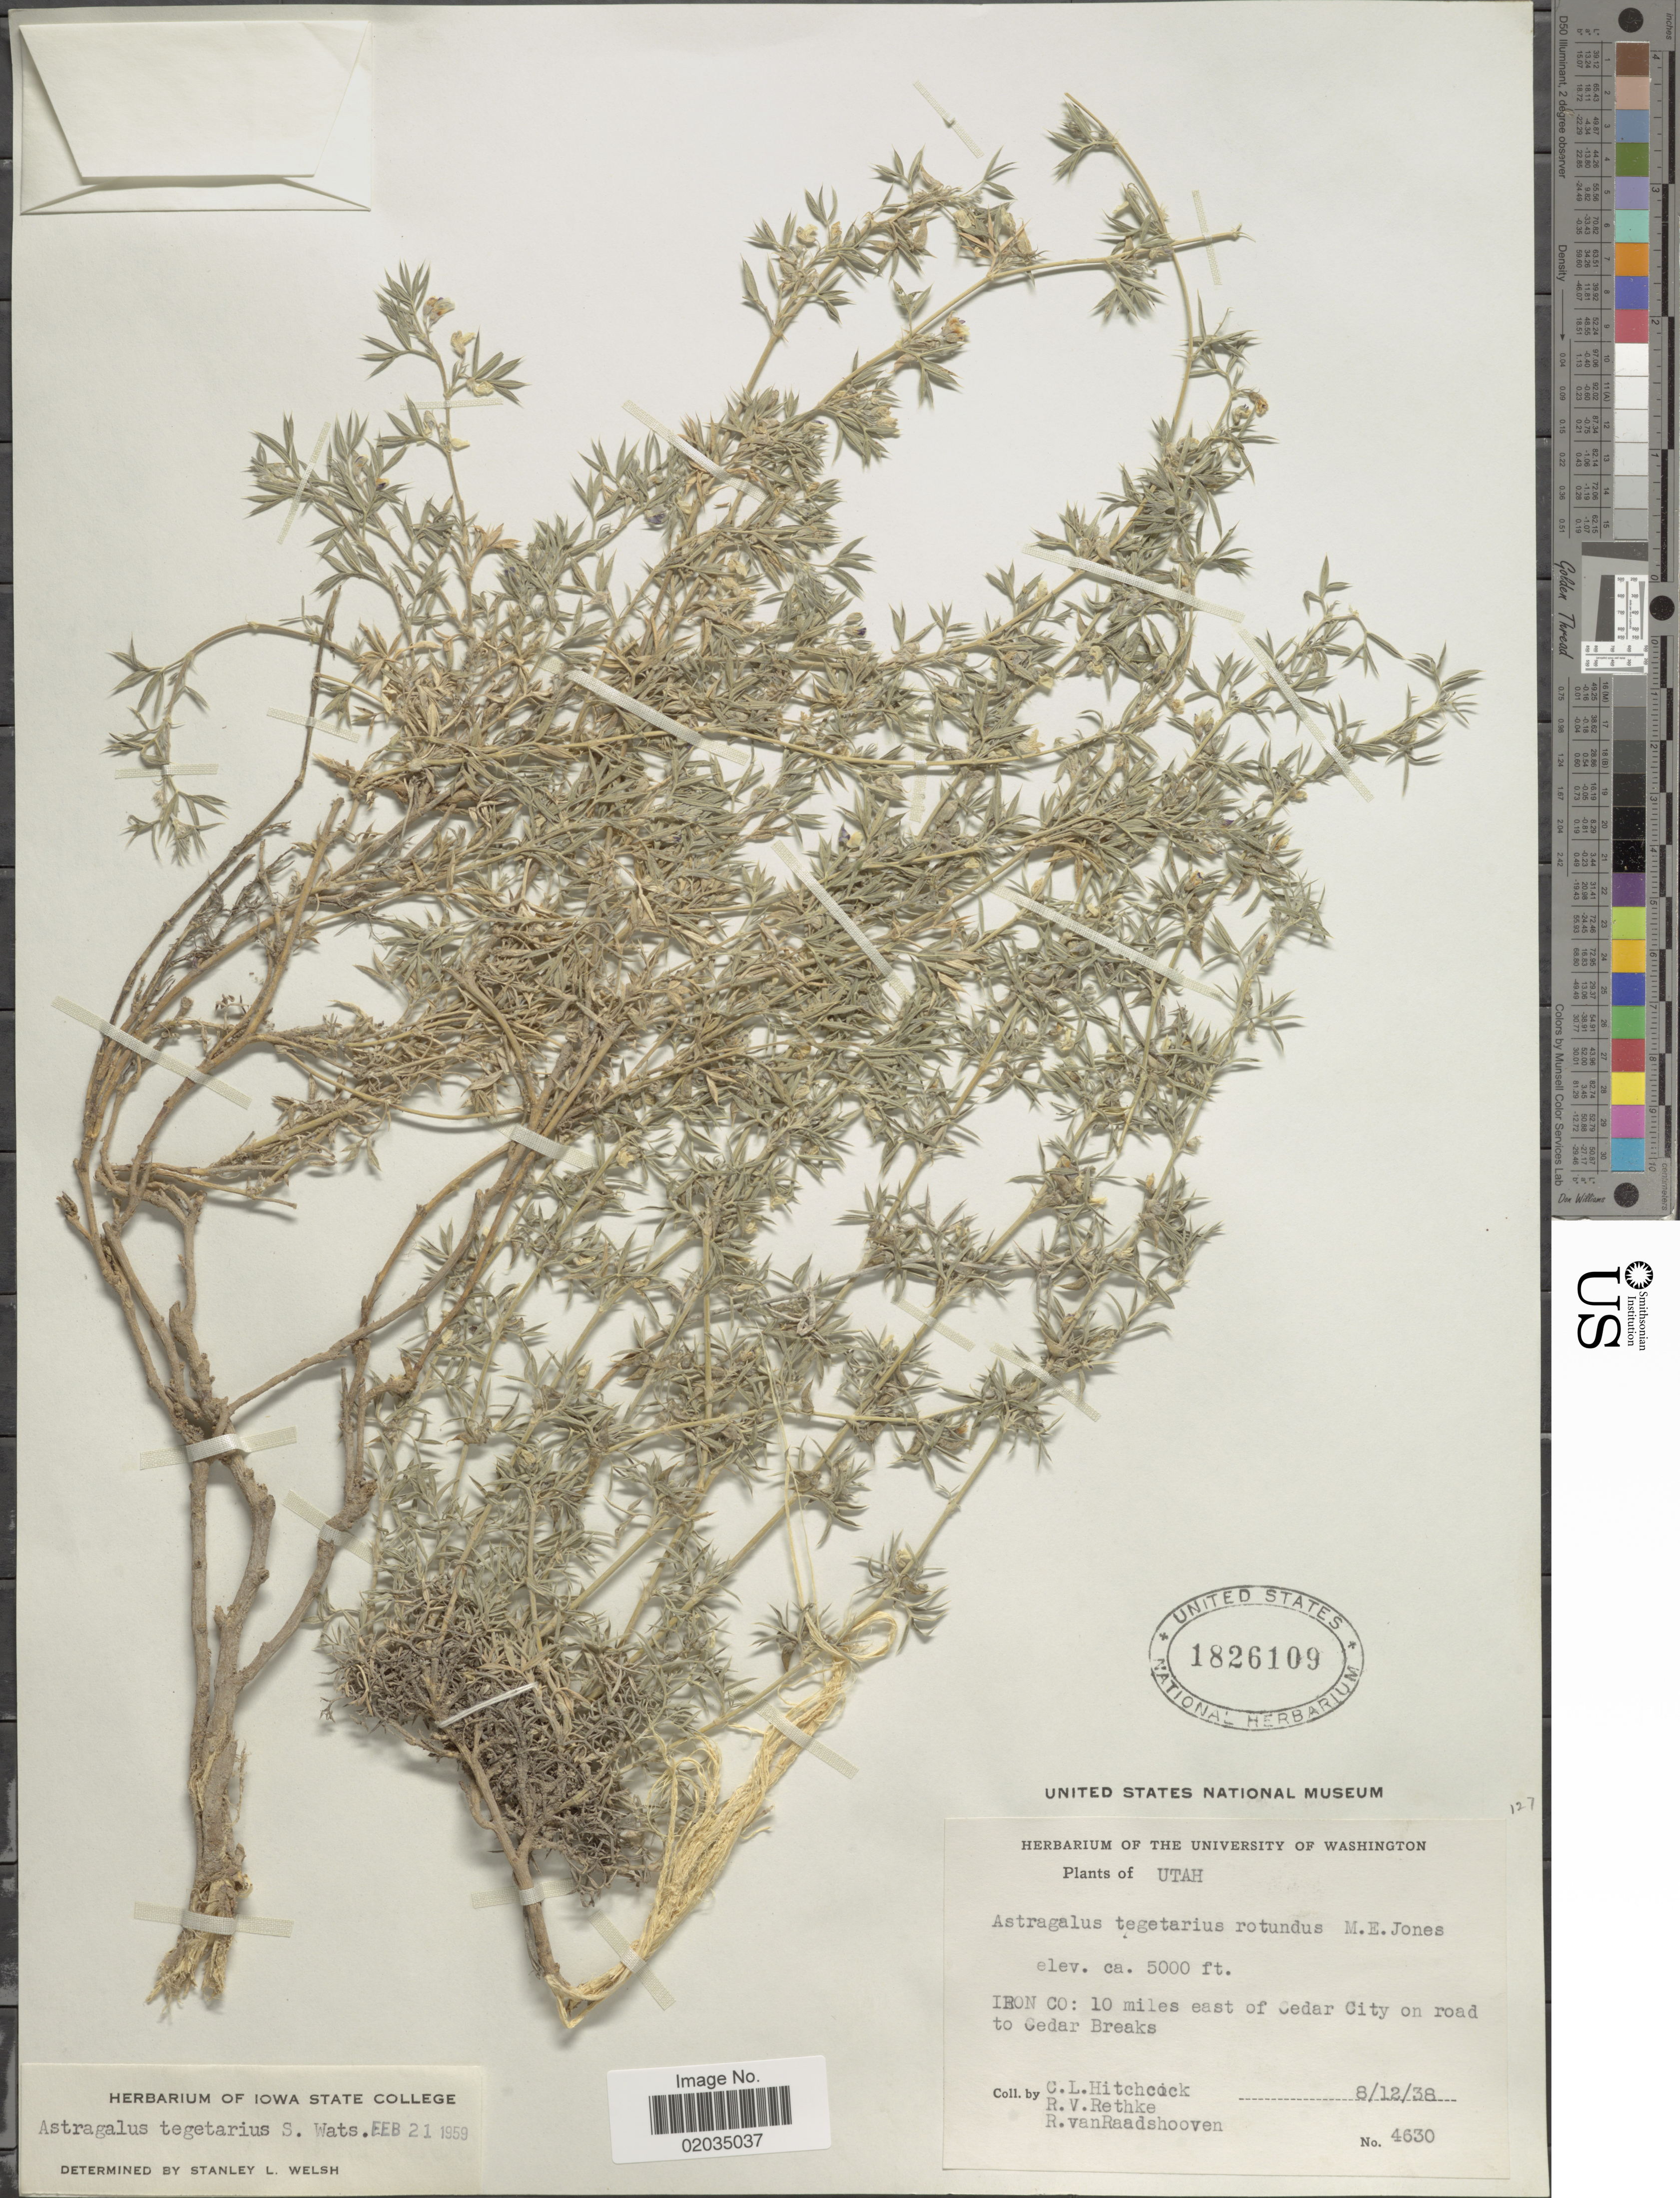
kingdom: Plantae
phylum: Tracheophyta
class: Magnoliopsida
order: Fabales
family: Fabaceae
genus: Astragalus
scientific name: Astragalus tegetarioides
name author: M.E. Jones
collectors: C. L. Hitchcock, R. Rethke & R. Raadshooven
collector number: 4630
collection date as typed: Transcribed d/m/y: 12/8/38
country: United States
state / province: Utah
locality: Ibon Co.: 10 miles east of Cedar City on road to Cedar Breaks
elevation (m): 1524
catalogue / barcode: US 1826109